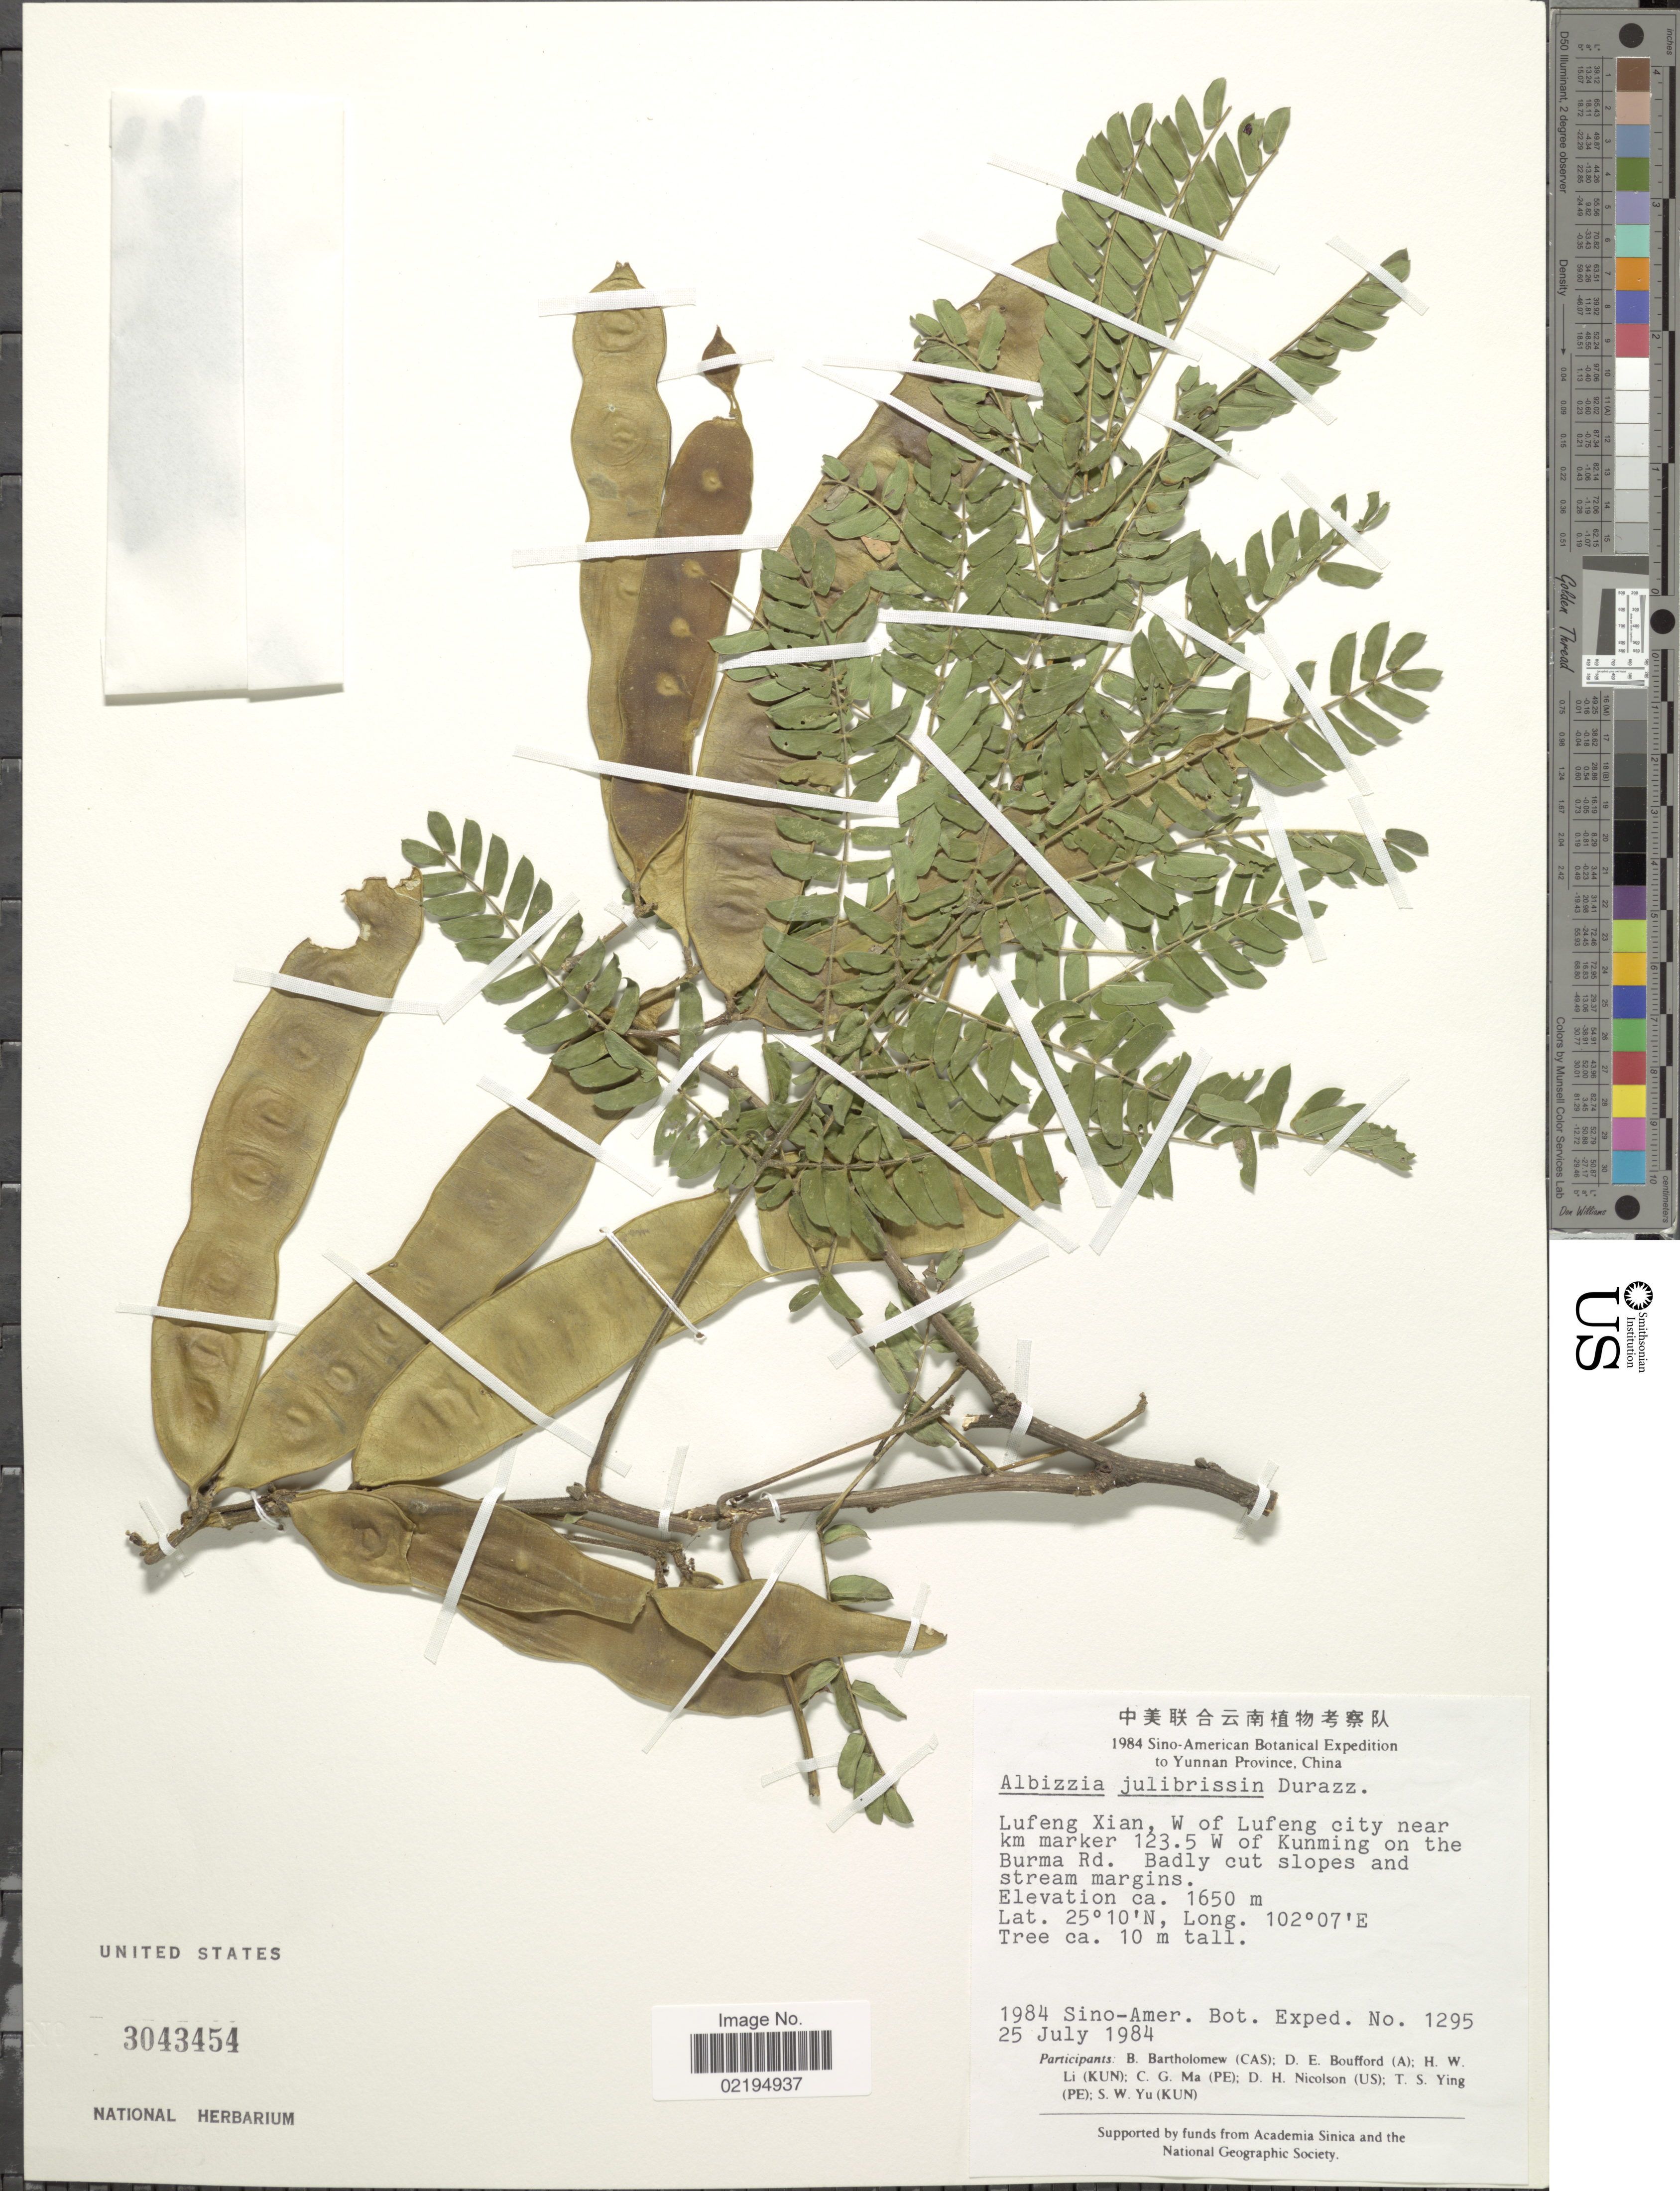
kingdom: Plantae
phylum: Tracheophyta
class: Magnoliopsida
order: Fabales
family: Fabaceae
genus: Albizia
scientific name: Albizia julibrissin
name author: Durazz.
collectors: Sino-Amer. Bot. Exped. 1984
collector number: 1295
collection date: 1984-07-25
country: China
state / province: Yunnan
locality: Lufeng Xian, W of Lufeng city near km marker 123.5 W of Kunming on the Burma Rd., badly cut slopes and stream margins.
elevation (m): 1650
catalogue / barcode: US 3043454